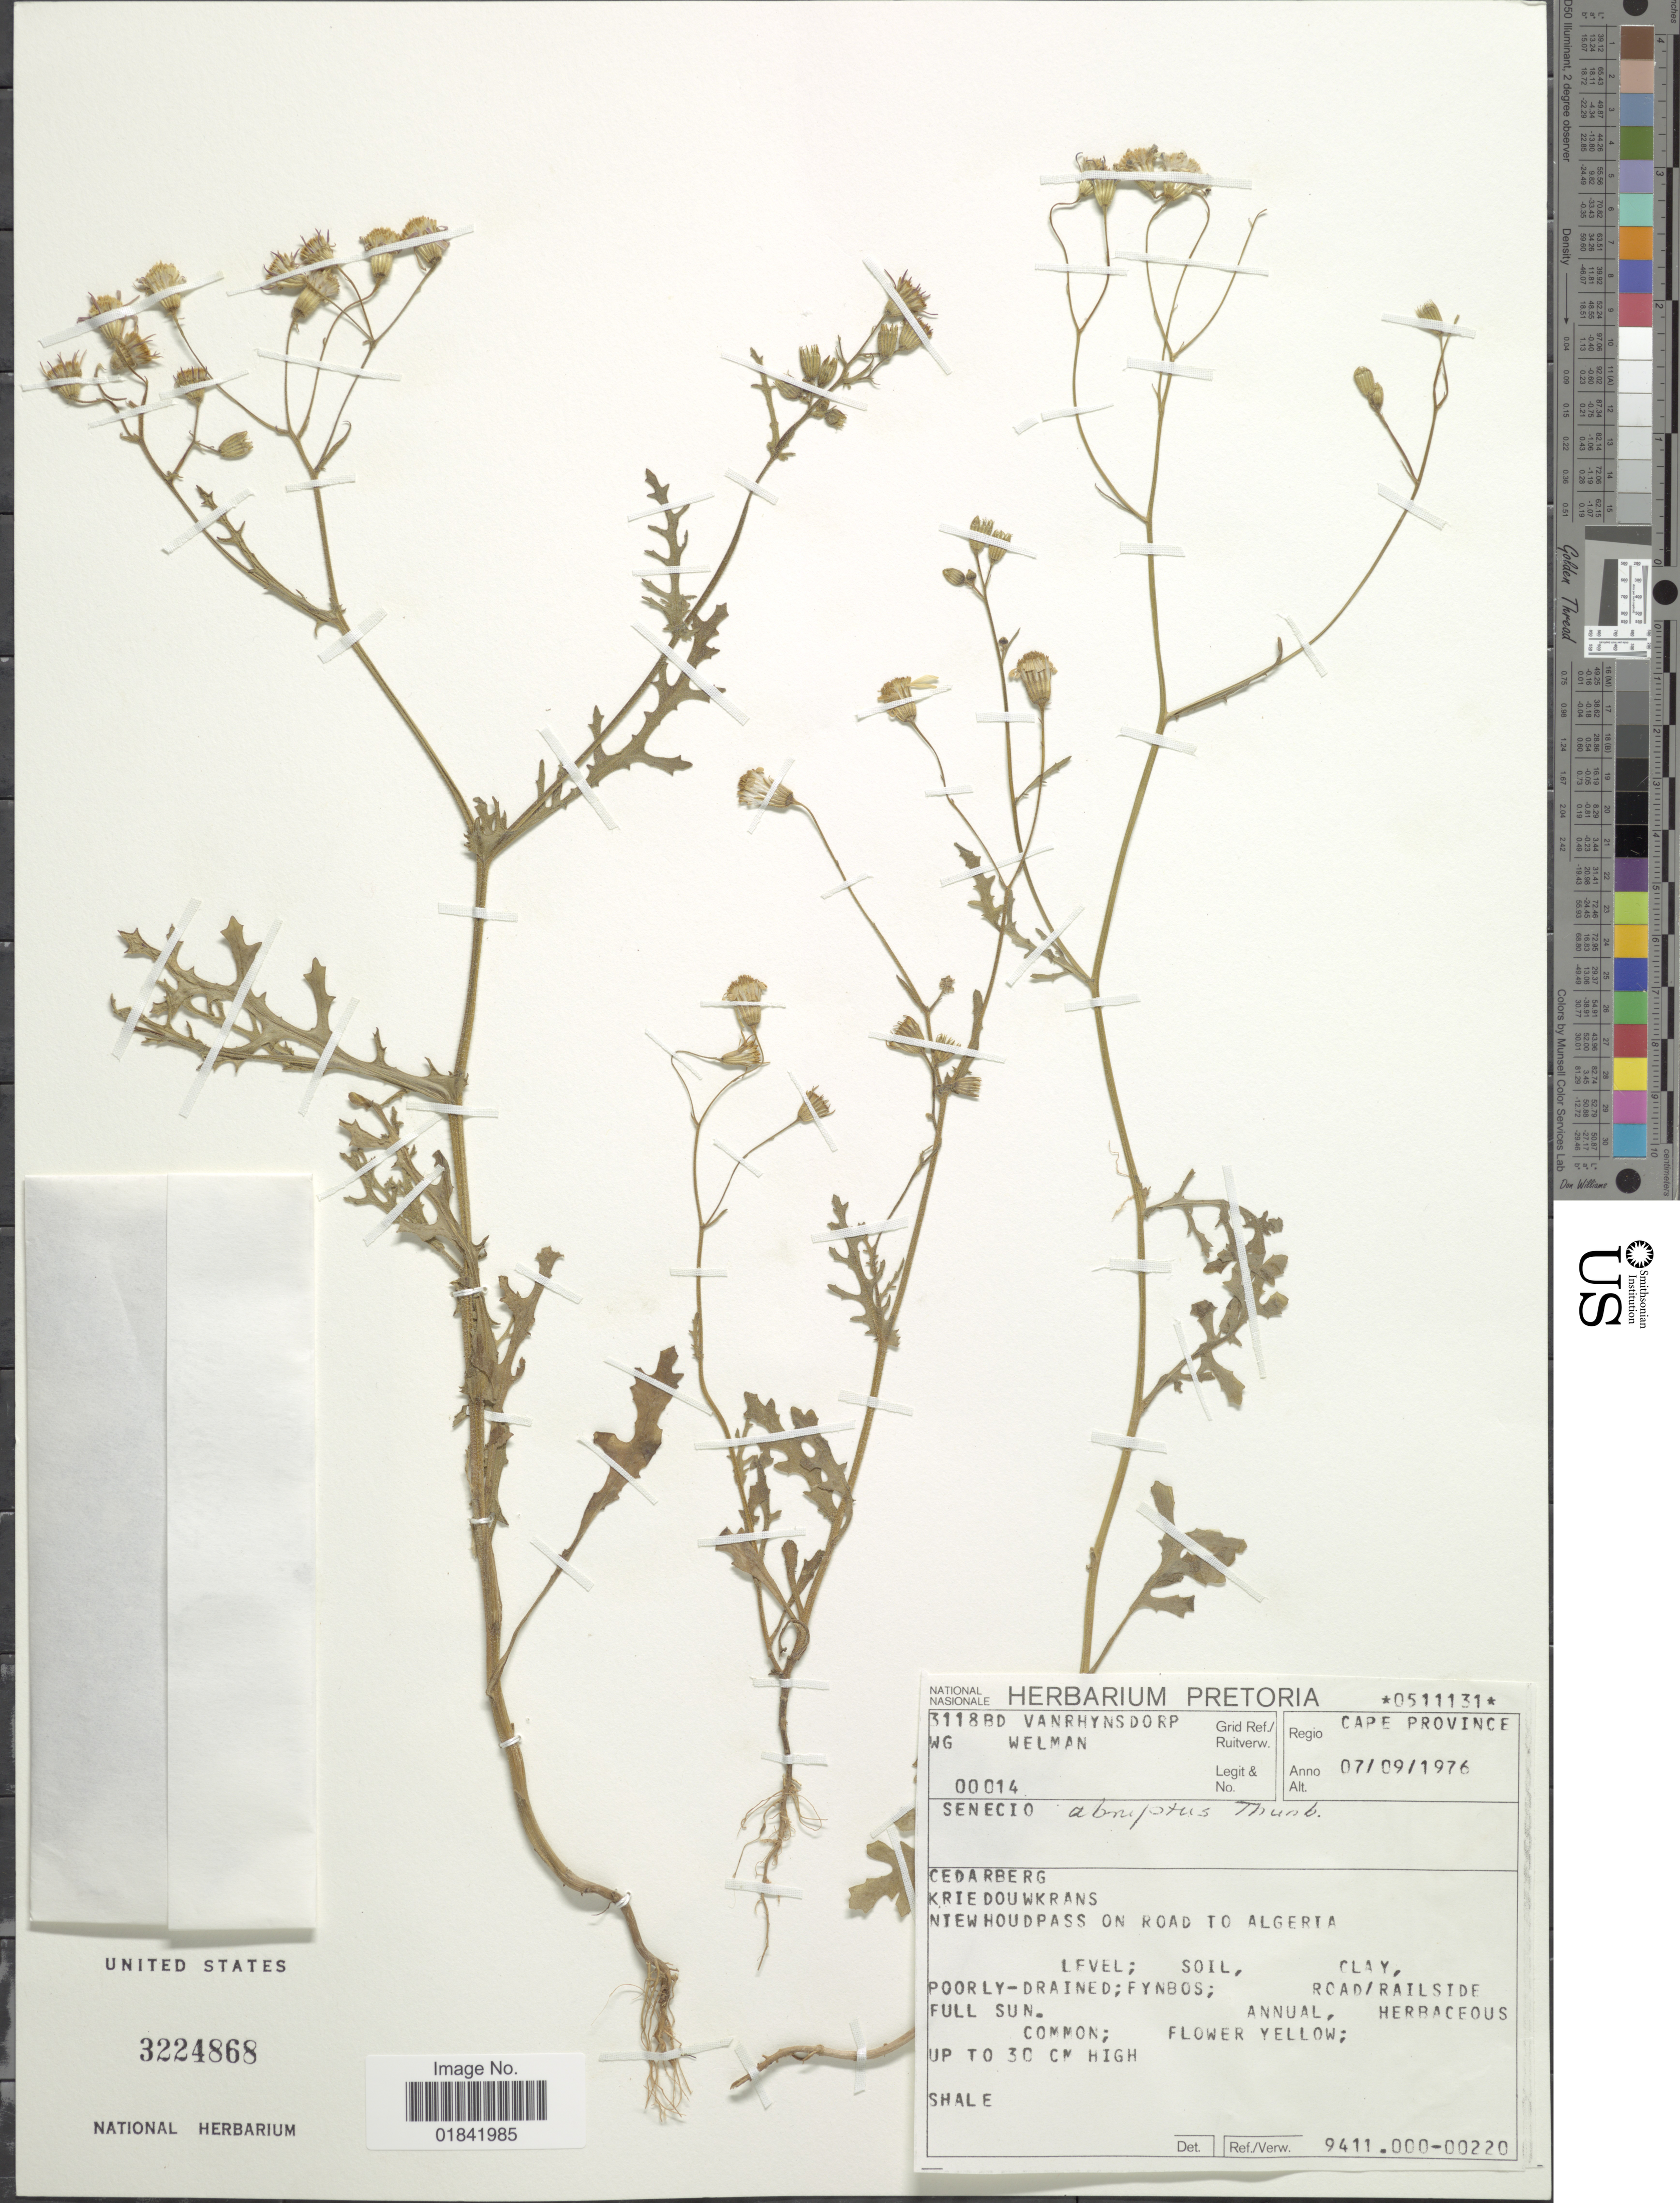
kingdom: Plantae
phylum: Tracheophyta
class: Magnoliopsida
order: Asterales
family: Asteraceae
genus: Senecio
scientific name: Senecio abruptus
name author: Thunb.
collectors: W. G. Welman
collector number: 00014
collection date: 1976-09-07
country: South Africa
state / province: Western Cape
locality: Cedarberg, Krie Douwkrans, Nieuwhoudpass on road to Algeria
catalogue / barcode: US 3224868